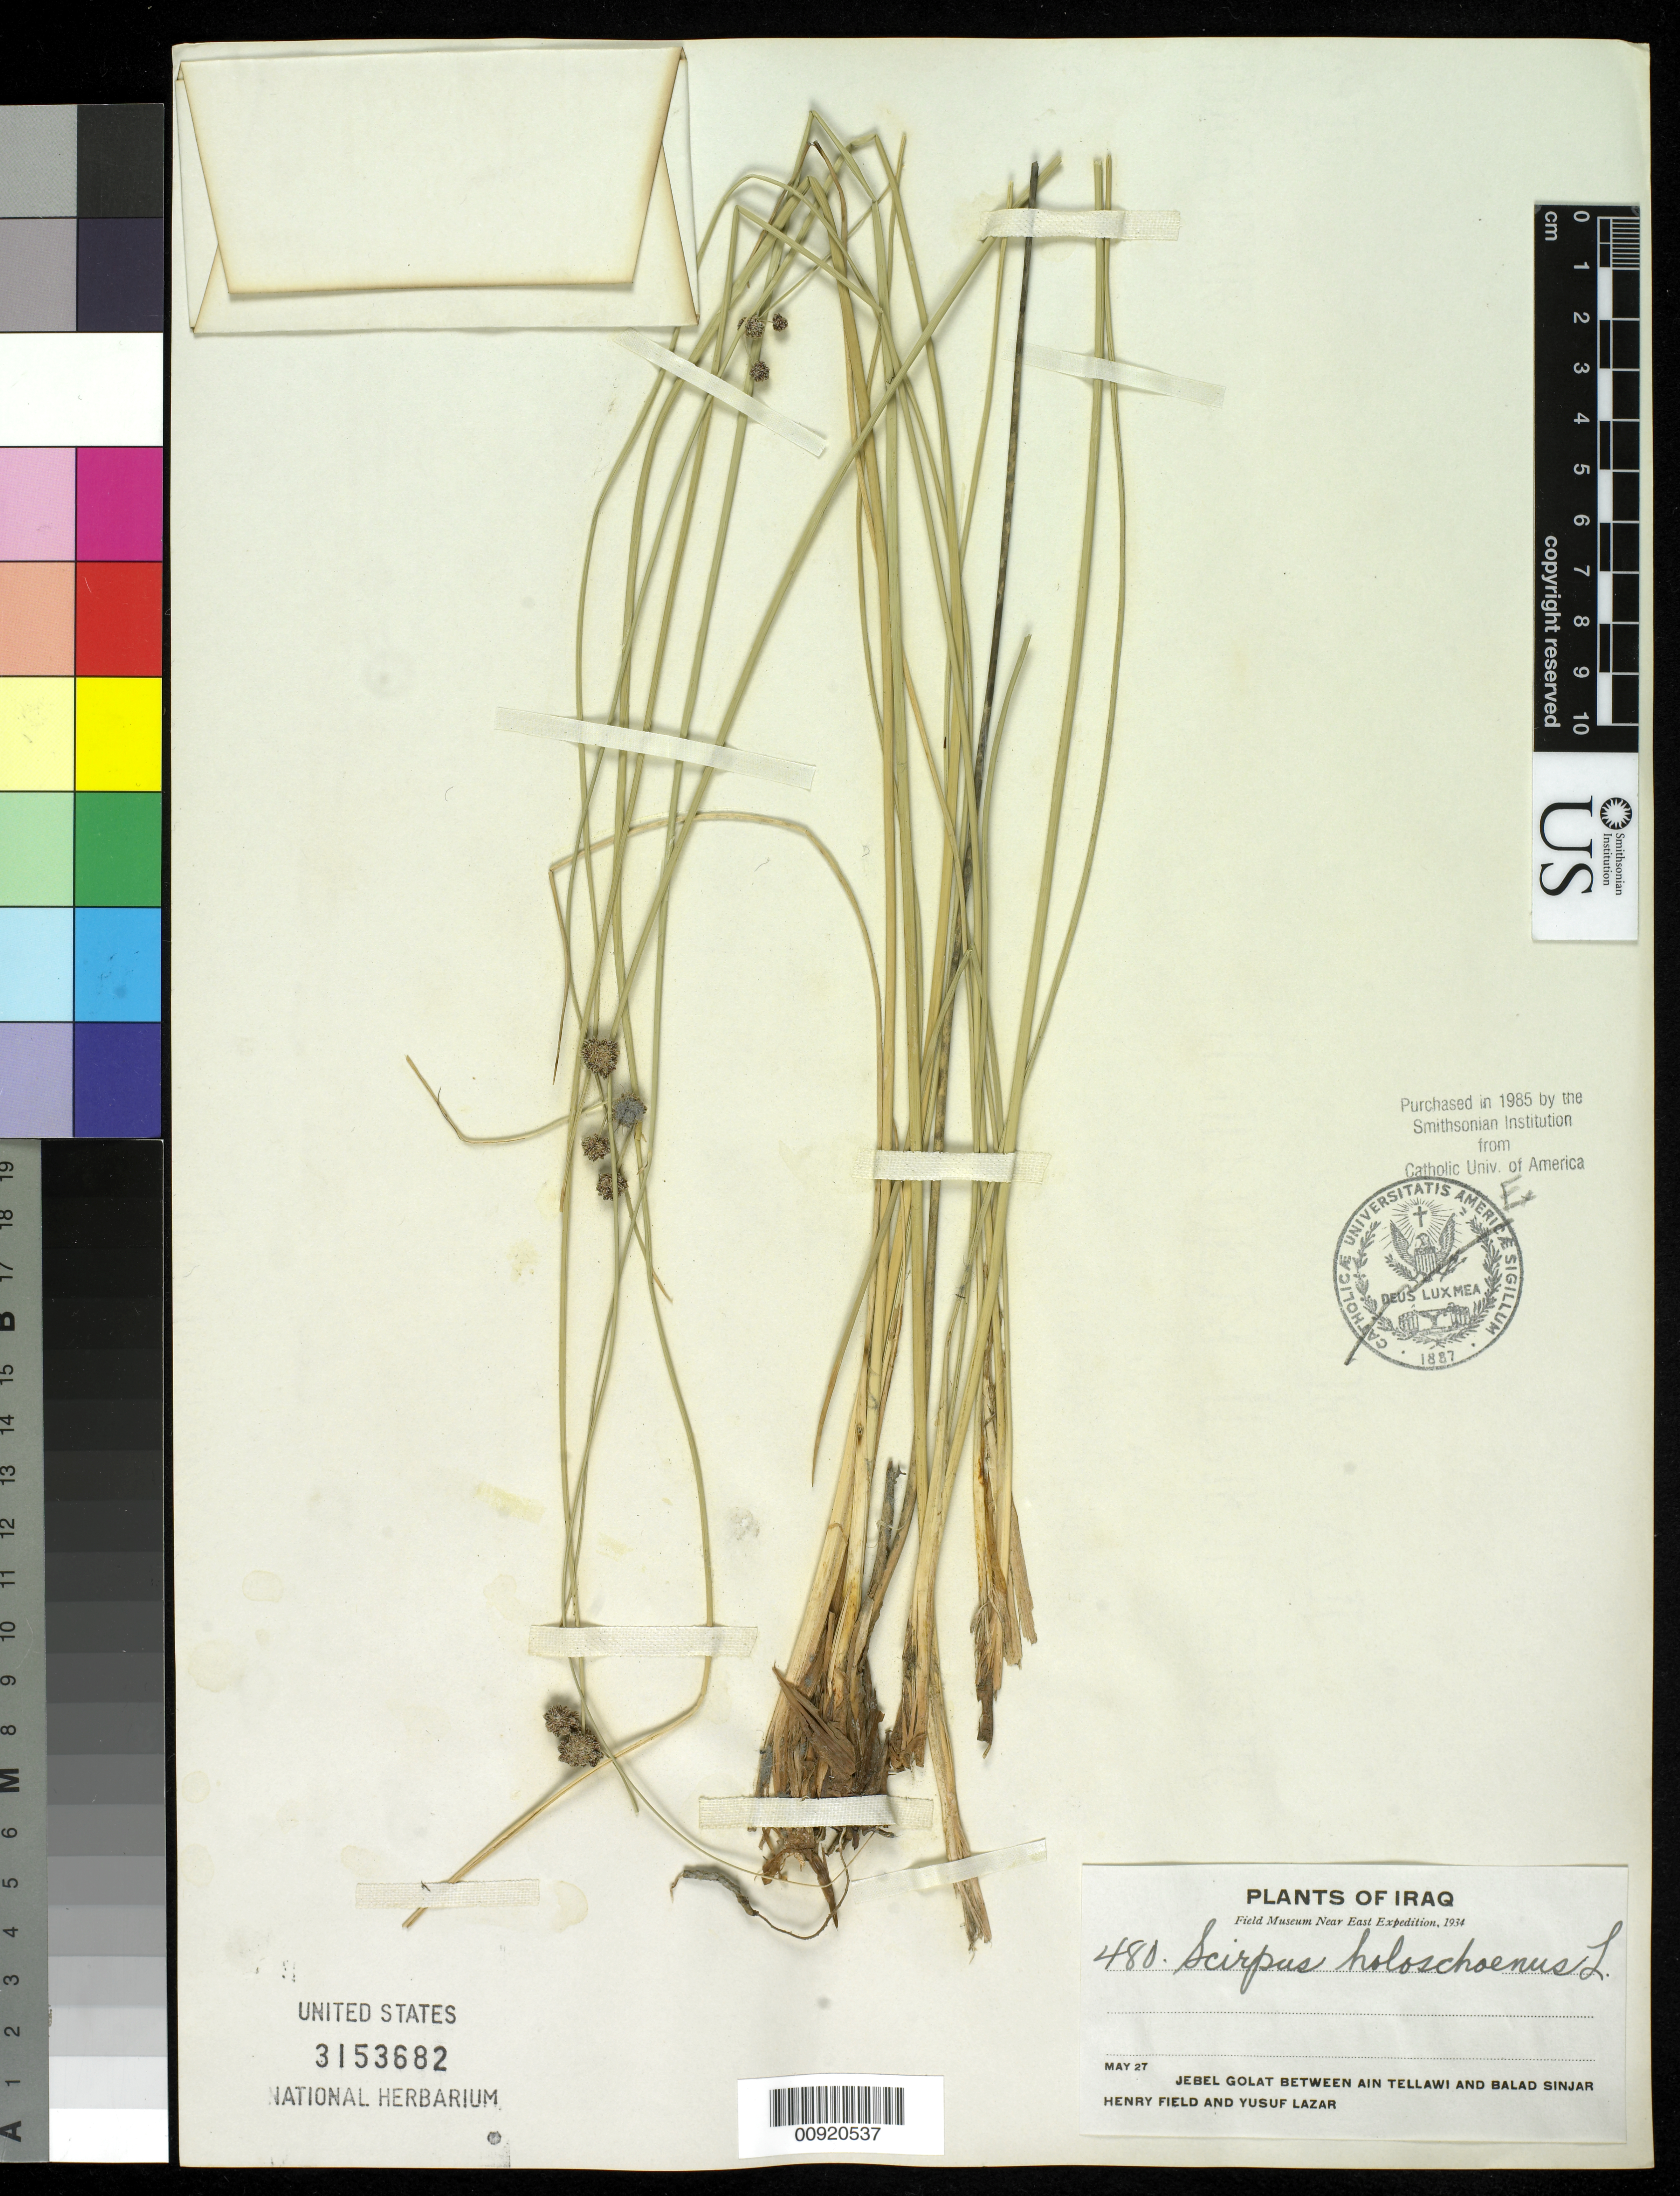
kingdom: Plantae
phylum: Tracheophyta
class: Liliopsida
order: Poales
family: Cyperaceae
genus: Scirpoides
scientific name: Scirpoides holoschoenus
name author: (L.) Soják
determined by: Strong, M. T., (US), Smithsonian Institution - National Museum of Natural History (UNITED STATES)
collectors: H. Field & Y. Lazar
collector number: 480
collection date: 1934-05-27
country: Iraq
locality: Jebel Golat between Ain Tellawi and Balad Sinjar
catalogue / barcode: US 3153682